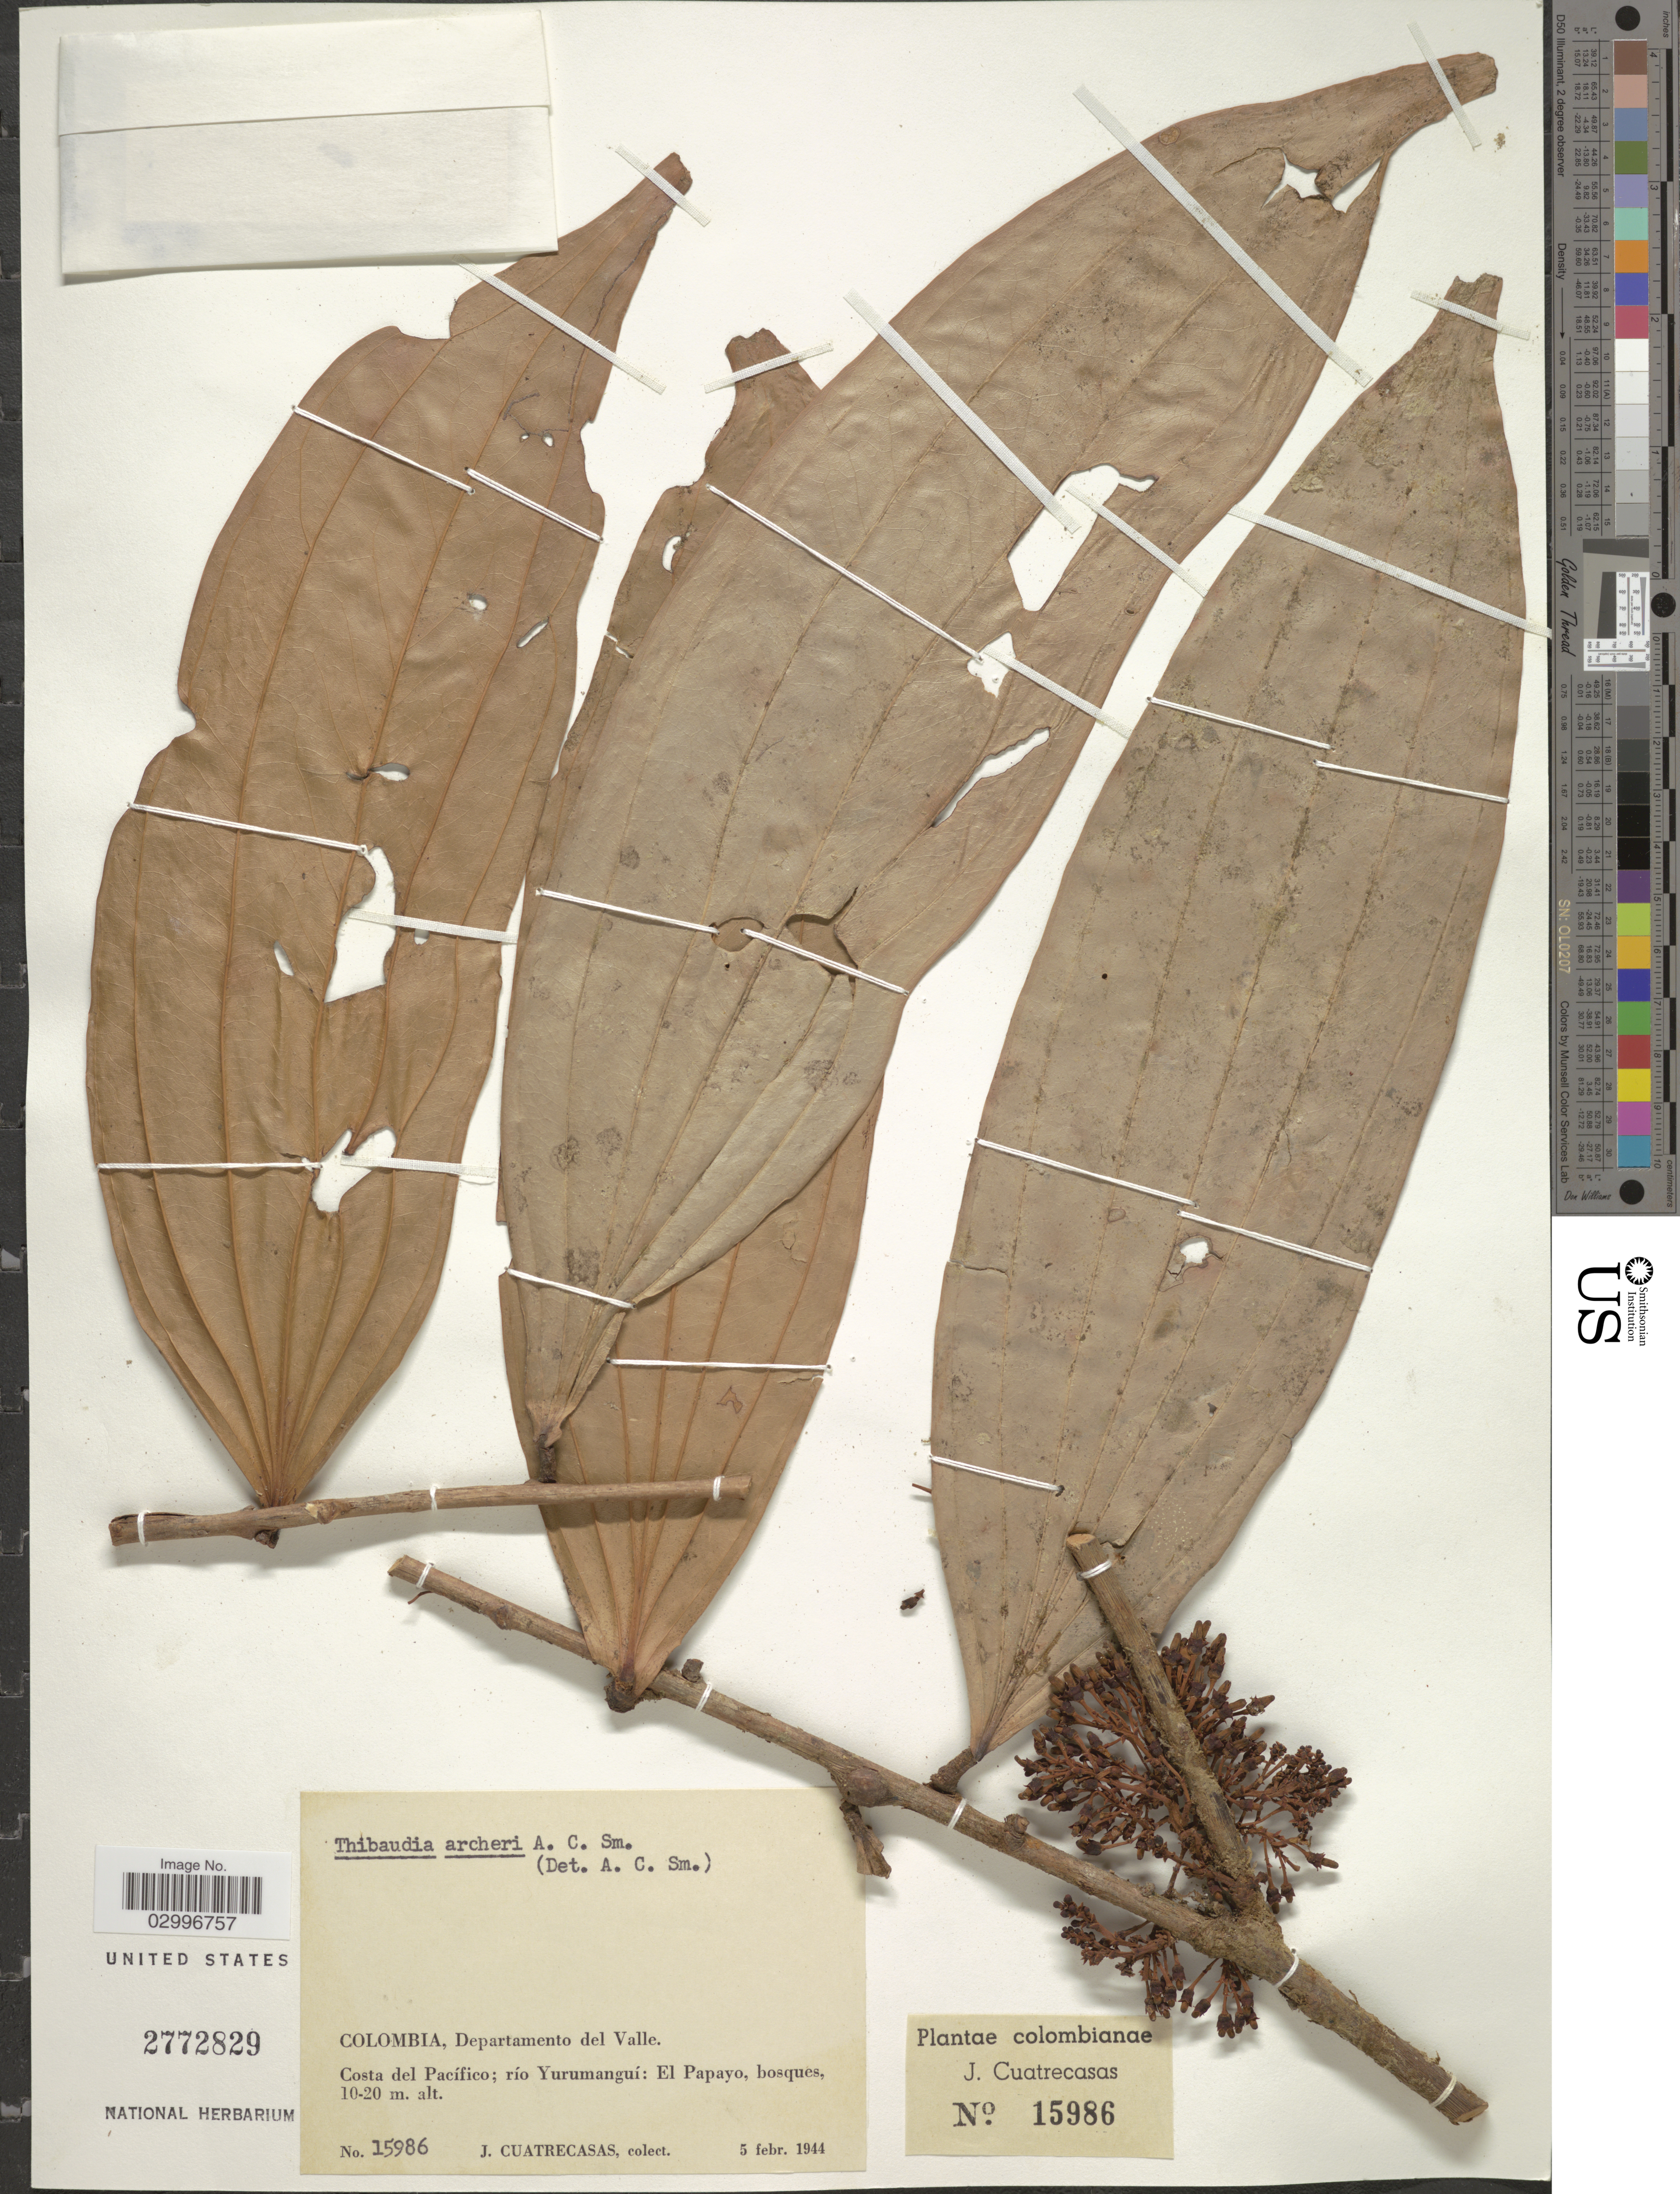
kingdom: Plantae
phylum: Tracheophyta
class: Magnoliopsida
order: Ericales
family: Ericaceae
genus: Thibaudia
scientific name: Thibaudia archeri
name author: A.C. Sm.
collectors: J. Cuatrecasas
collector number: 15986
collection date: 1944-02-05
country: Colombia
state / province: Valle del Cauca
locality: Departamento del Valle. Costa del Pacífico; rio Yurumanguí: El Papayo.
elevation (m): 10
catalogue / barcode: US 2772829